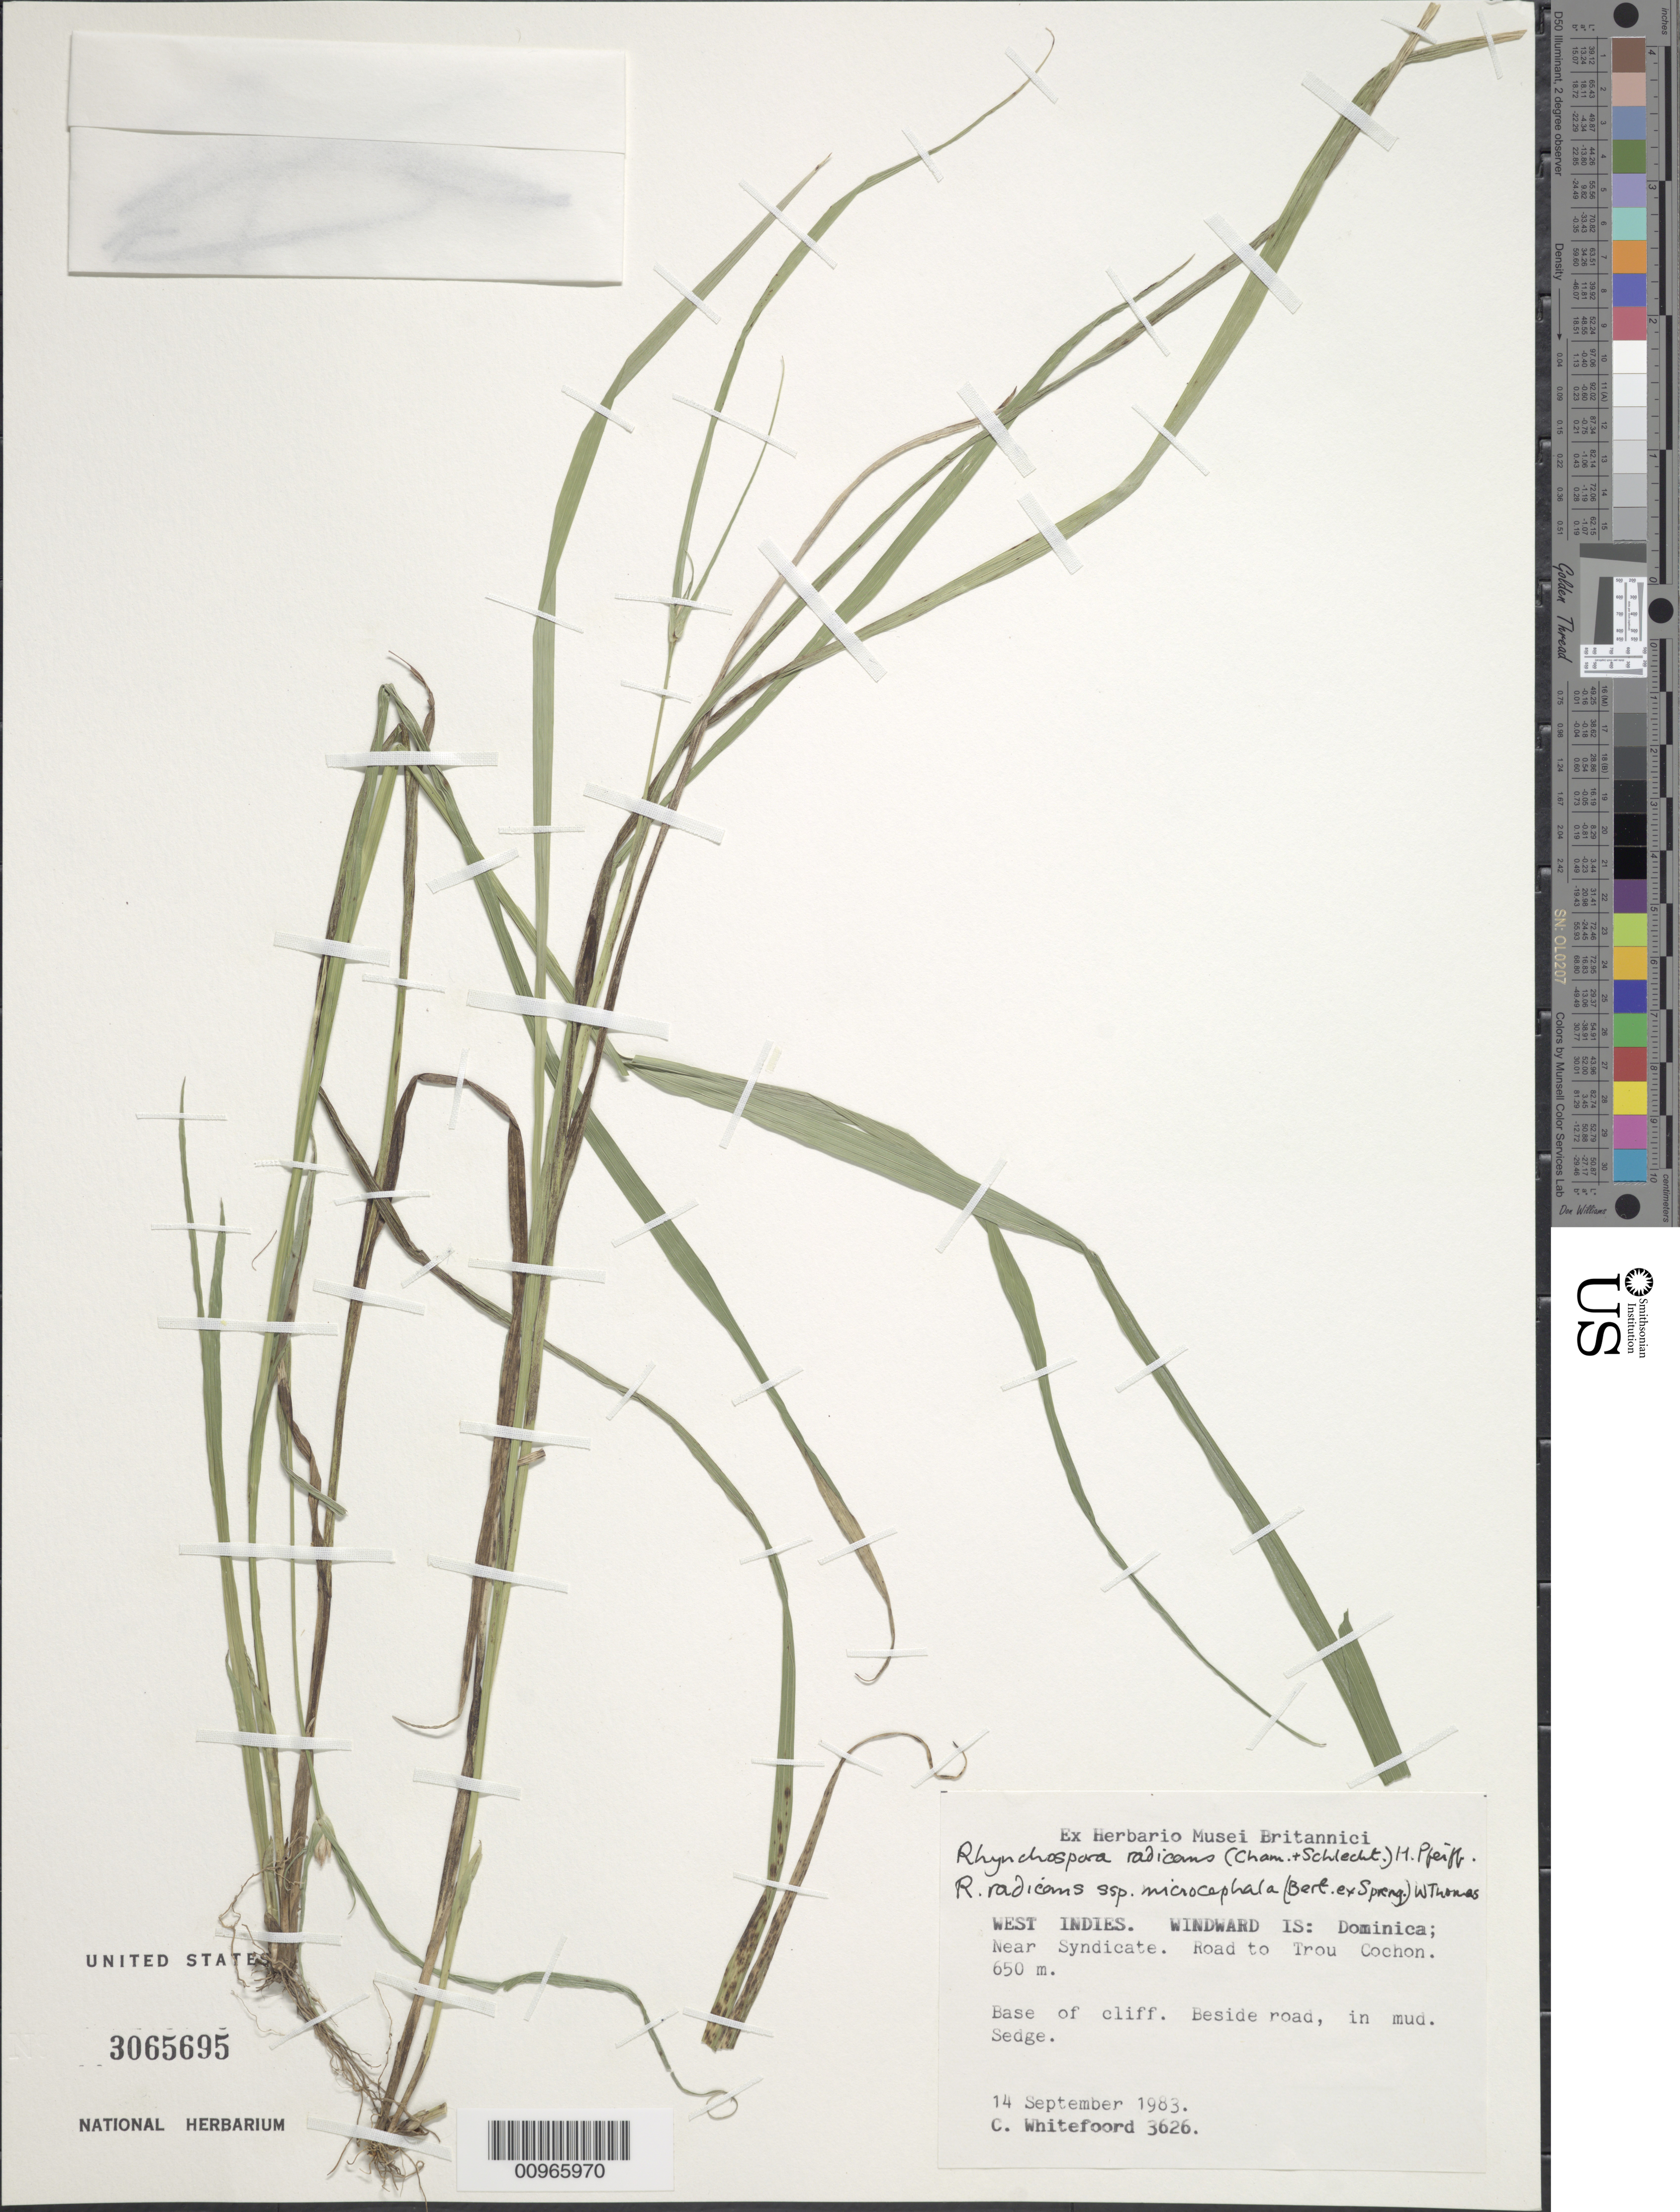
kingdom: Plantae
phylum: Tracheophyta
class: Liliopsida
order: Poales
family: Cyperaceae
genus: Rhynchospora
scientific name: Rhynchospora radicans subsp. microcephala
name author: (Bertero ex Spreng.) W.W. Thomas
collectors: C. Whitefoord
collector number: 3626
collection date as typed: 14 Sep 1983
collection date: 1983-09-14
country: Dominica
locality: Near Syndicate, road to Trou Cochon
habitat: Base of cliff, beside road, in mud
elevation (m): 650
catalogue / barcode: US 3065695